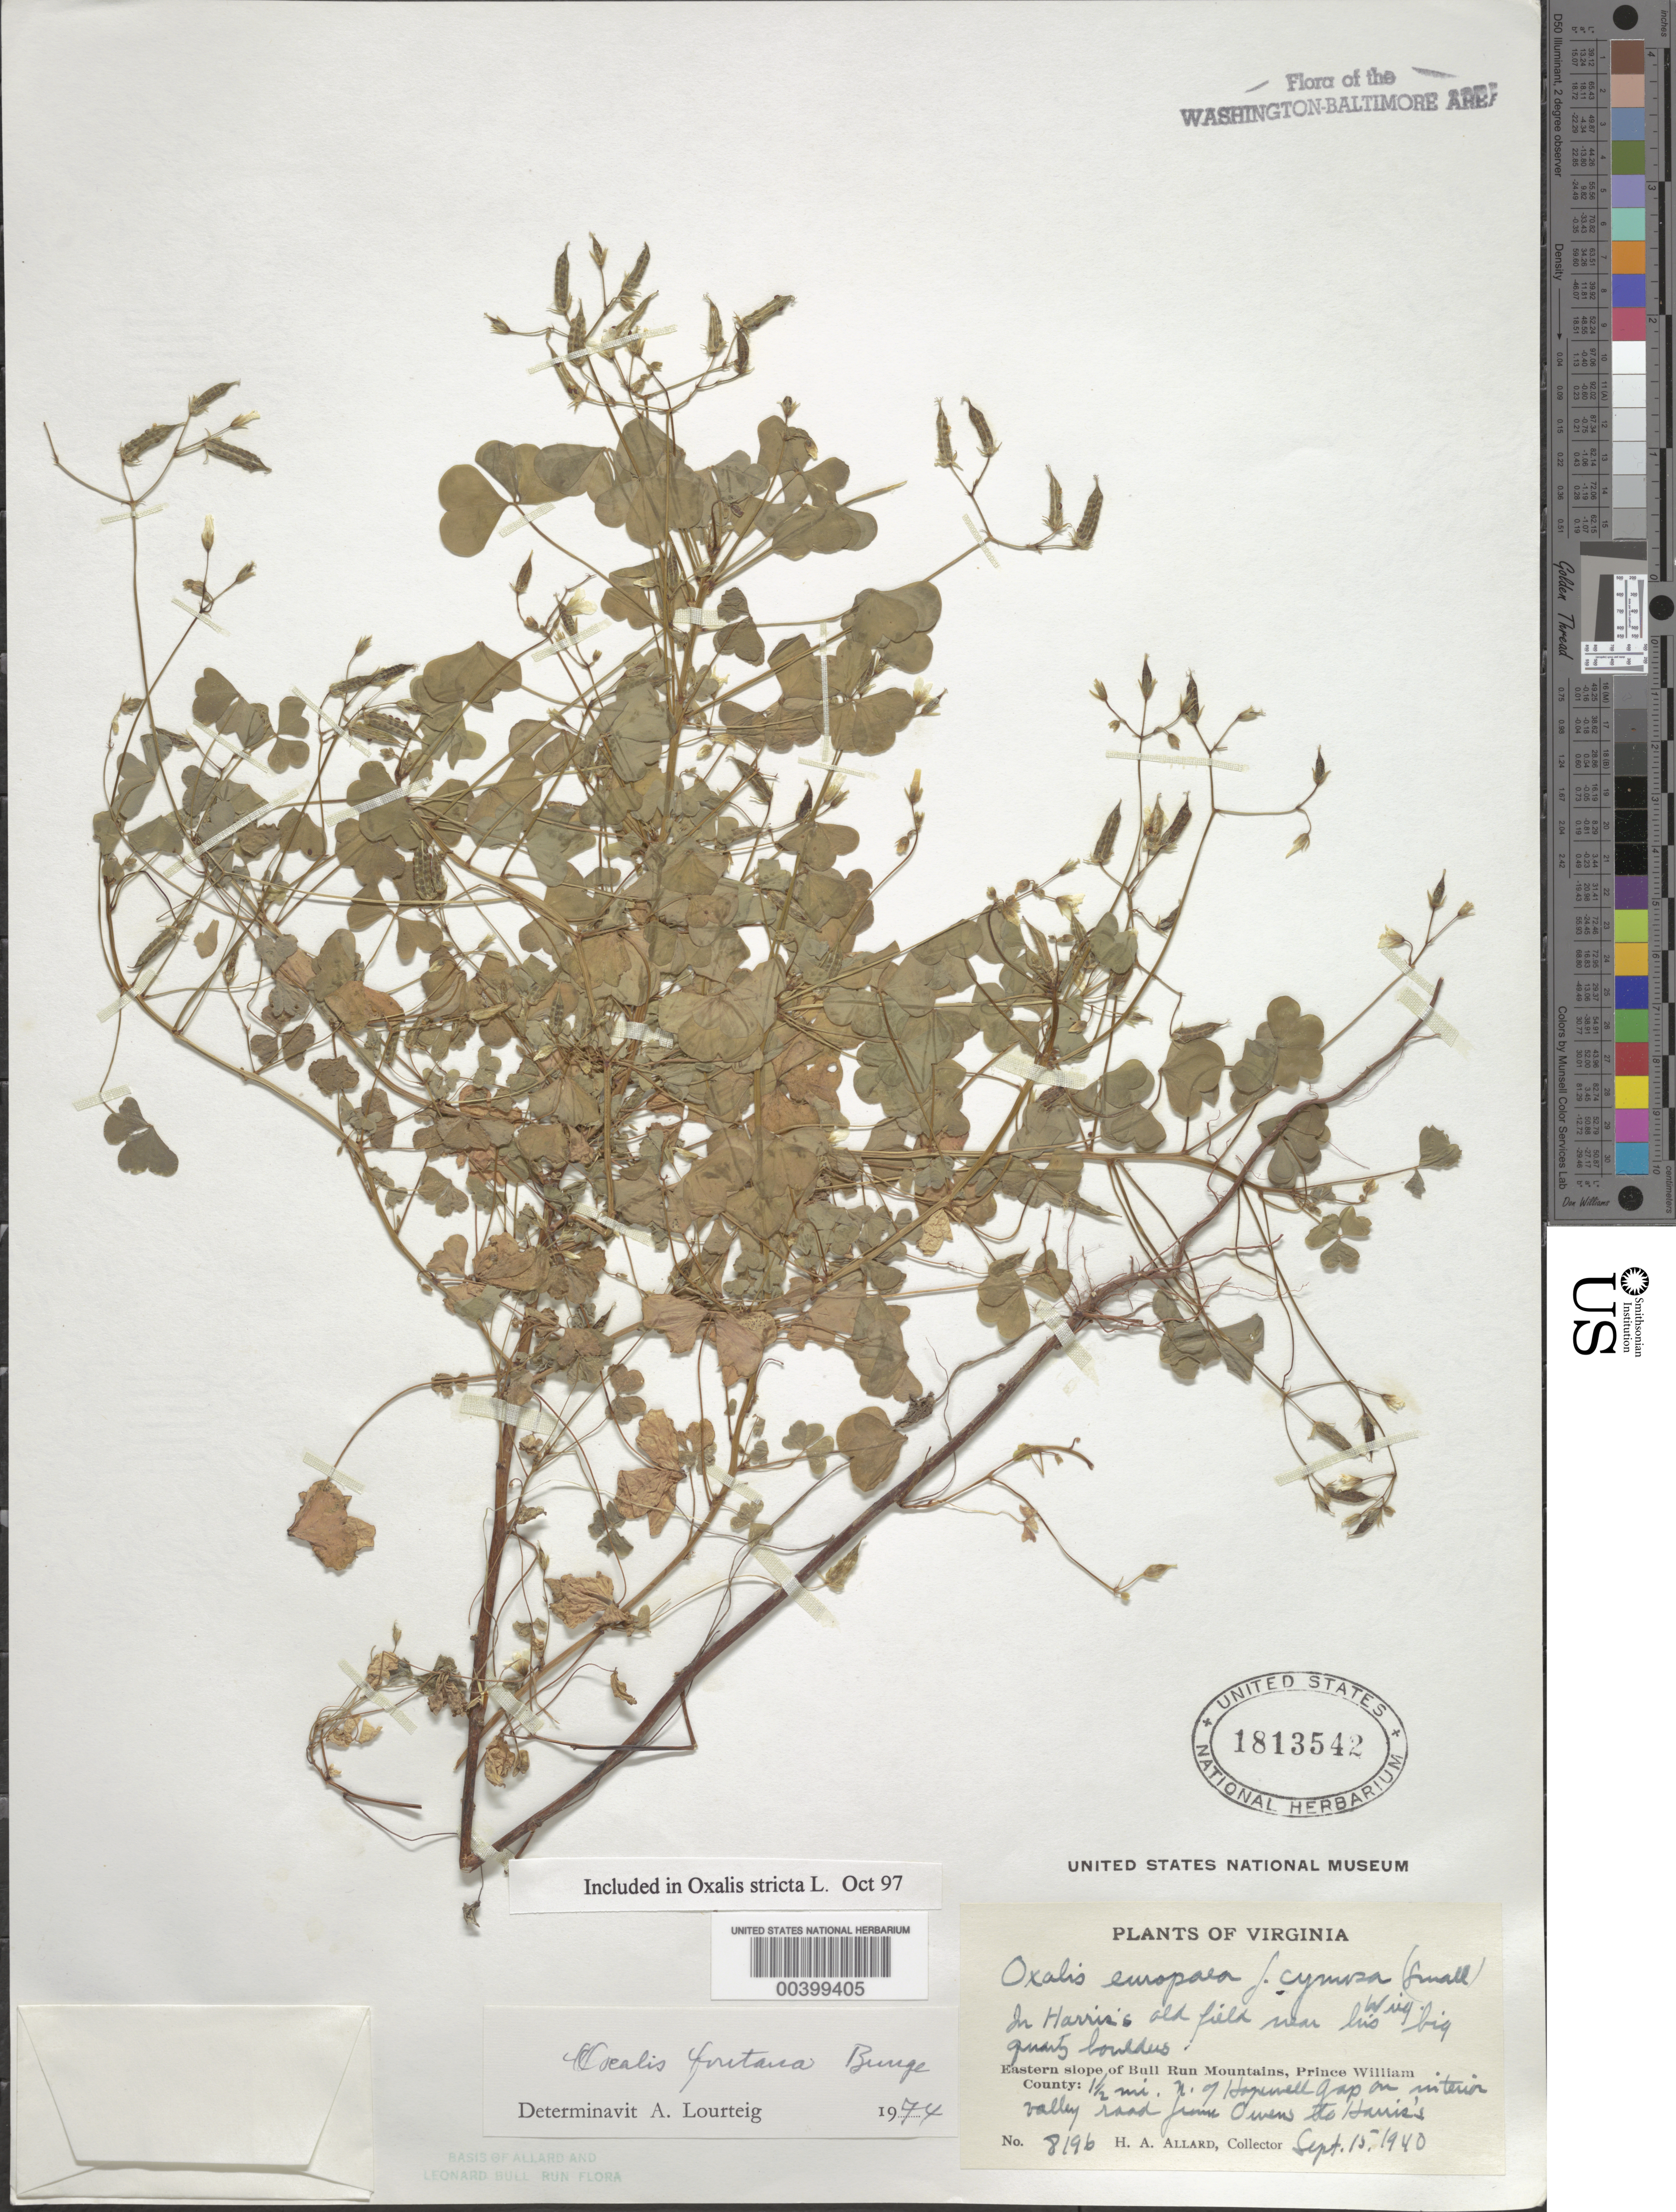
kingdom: Plantae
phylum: Tracheophyta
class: Magnoliopsida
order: Oxalidales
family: Oxalidaceae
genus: Oxalis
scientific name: Oxalis stricta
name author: L.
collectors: H. A. Allard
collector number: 8196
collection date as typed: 15 Sep 1940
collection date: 1940-09-15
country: United States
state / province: Virginia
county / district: Prince William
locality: North of Hopewell Gap, Owens to Harris Bull Run Mts.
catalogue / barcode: US 1813542